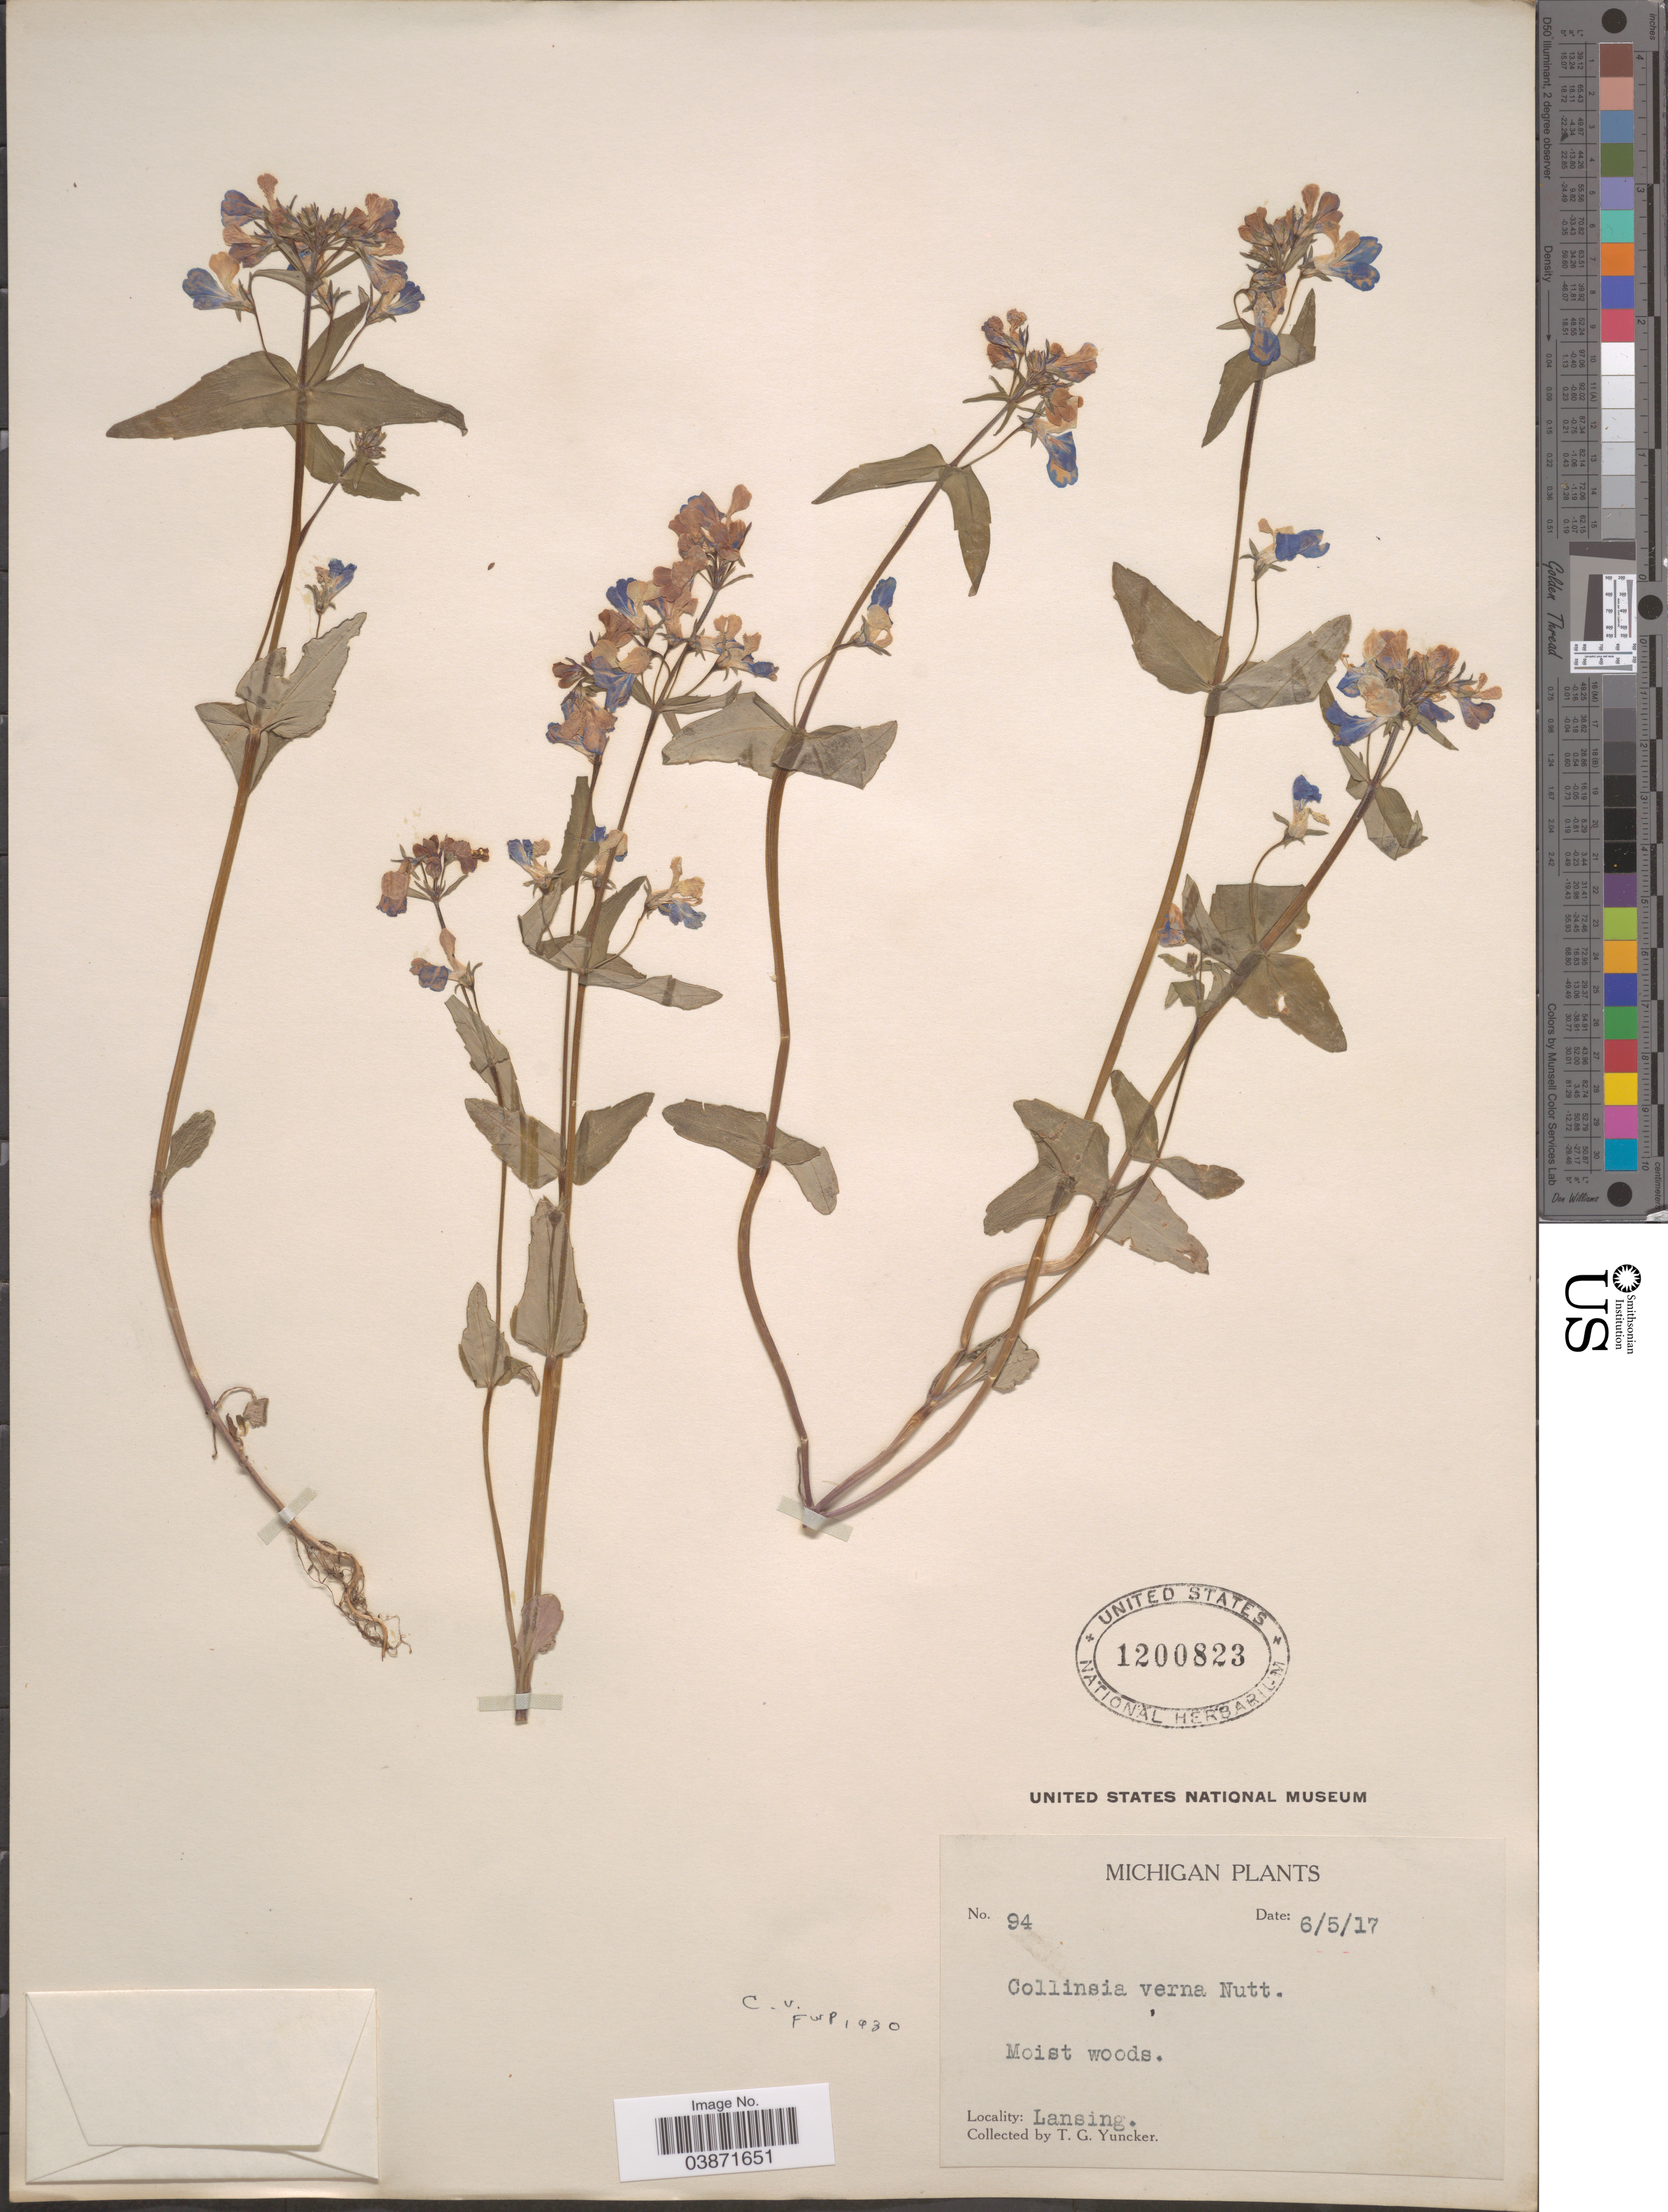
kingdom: Plantae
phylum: Tracheophyta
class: Magnoliopsida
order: Lamiales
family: Plantaginaceae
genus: Collinsia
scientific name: Collinsia verna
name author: Nutt.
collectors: T. G. Yuncker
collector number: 94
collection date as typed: Transcribed d/m/y: 5/6/17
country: United States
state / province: Michigan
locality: Lansing.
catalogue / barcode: US 1200823